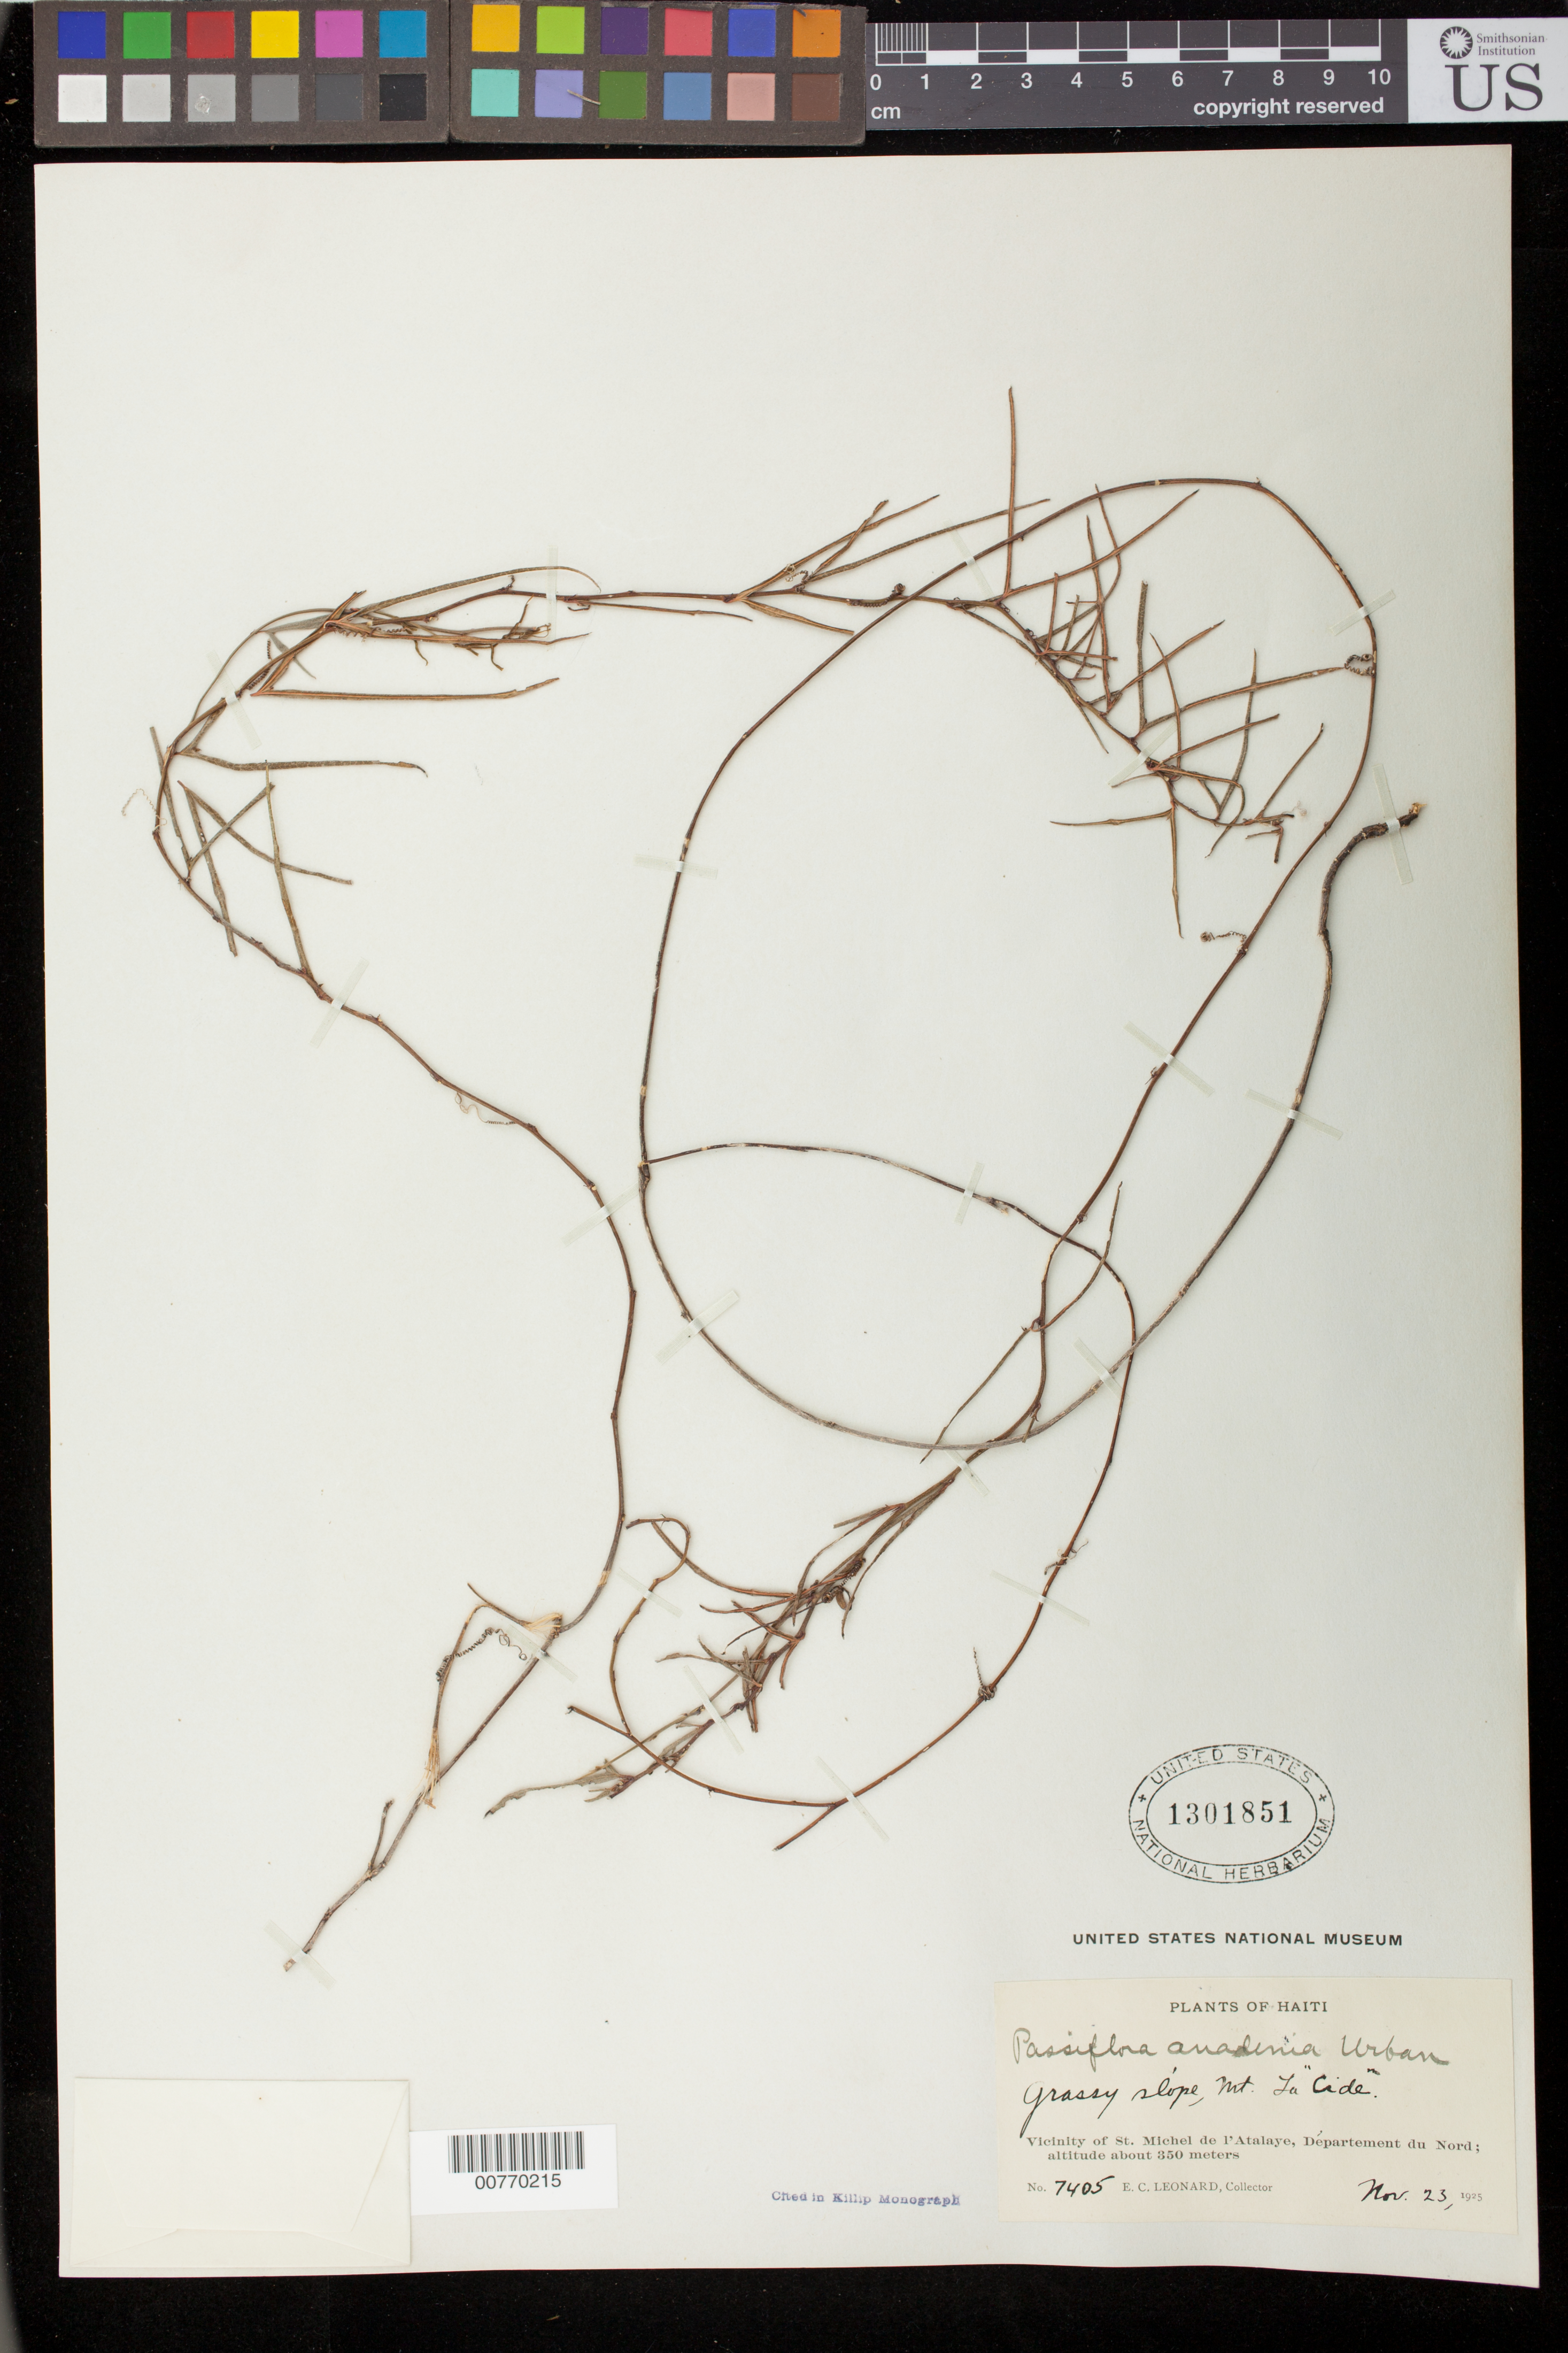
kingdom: Plantae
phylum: Tracheophyta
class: Magnoliopsida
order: Malpighiales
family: Passifloraceae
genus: Passiflora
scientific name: Passiflora anadenia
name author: Urb.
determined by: Killip, Ellsworth P.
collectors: E. C. Leonard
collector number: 7405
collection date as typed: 23 Nov 1925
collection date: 1925-11-23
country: Haiti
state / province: Nord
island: Hispaniola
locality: Vicinity of St. Michel de l'Atalaye, Mt. la Cidre.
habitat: Grassy slope.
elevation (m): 350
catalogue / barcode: US 1301851